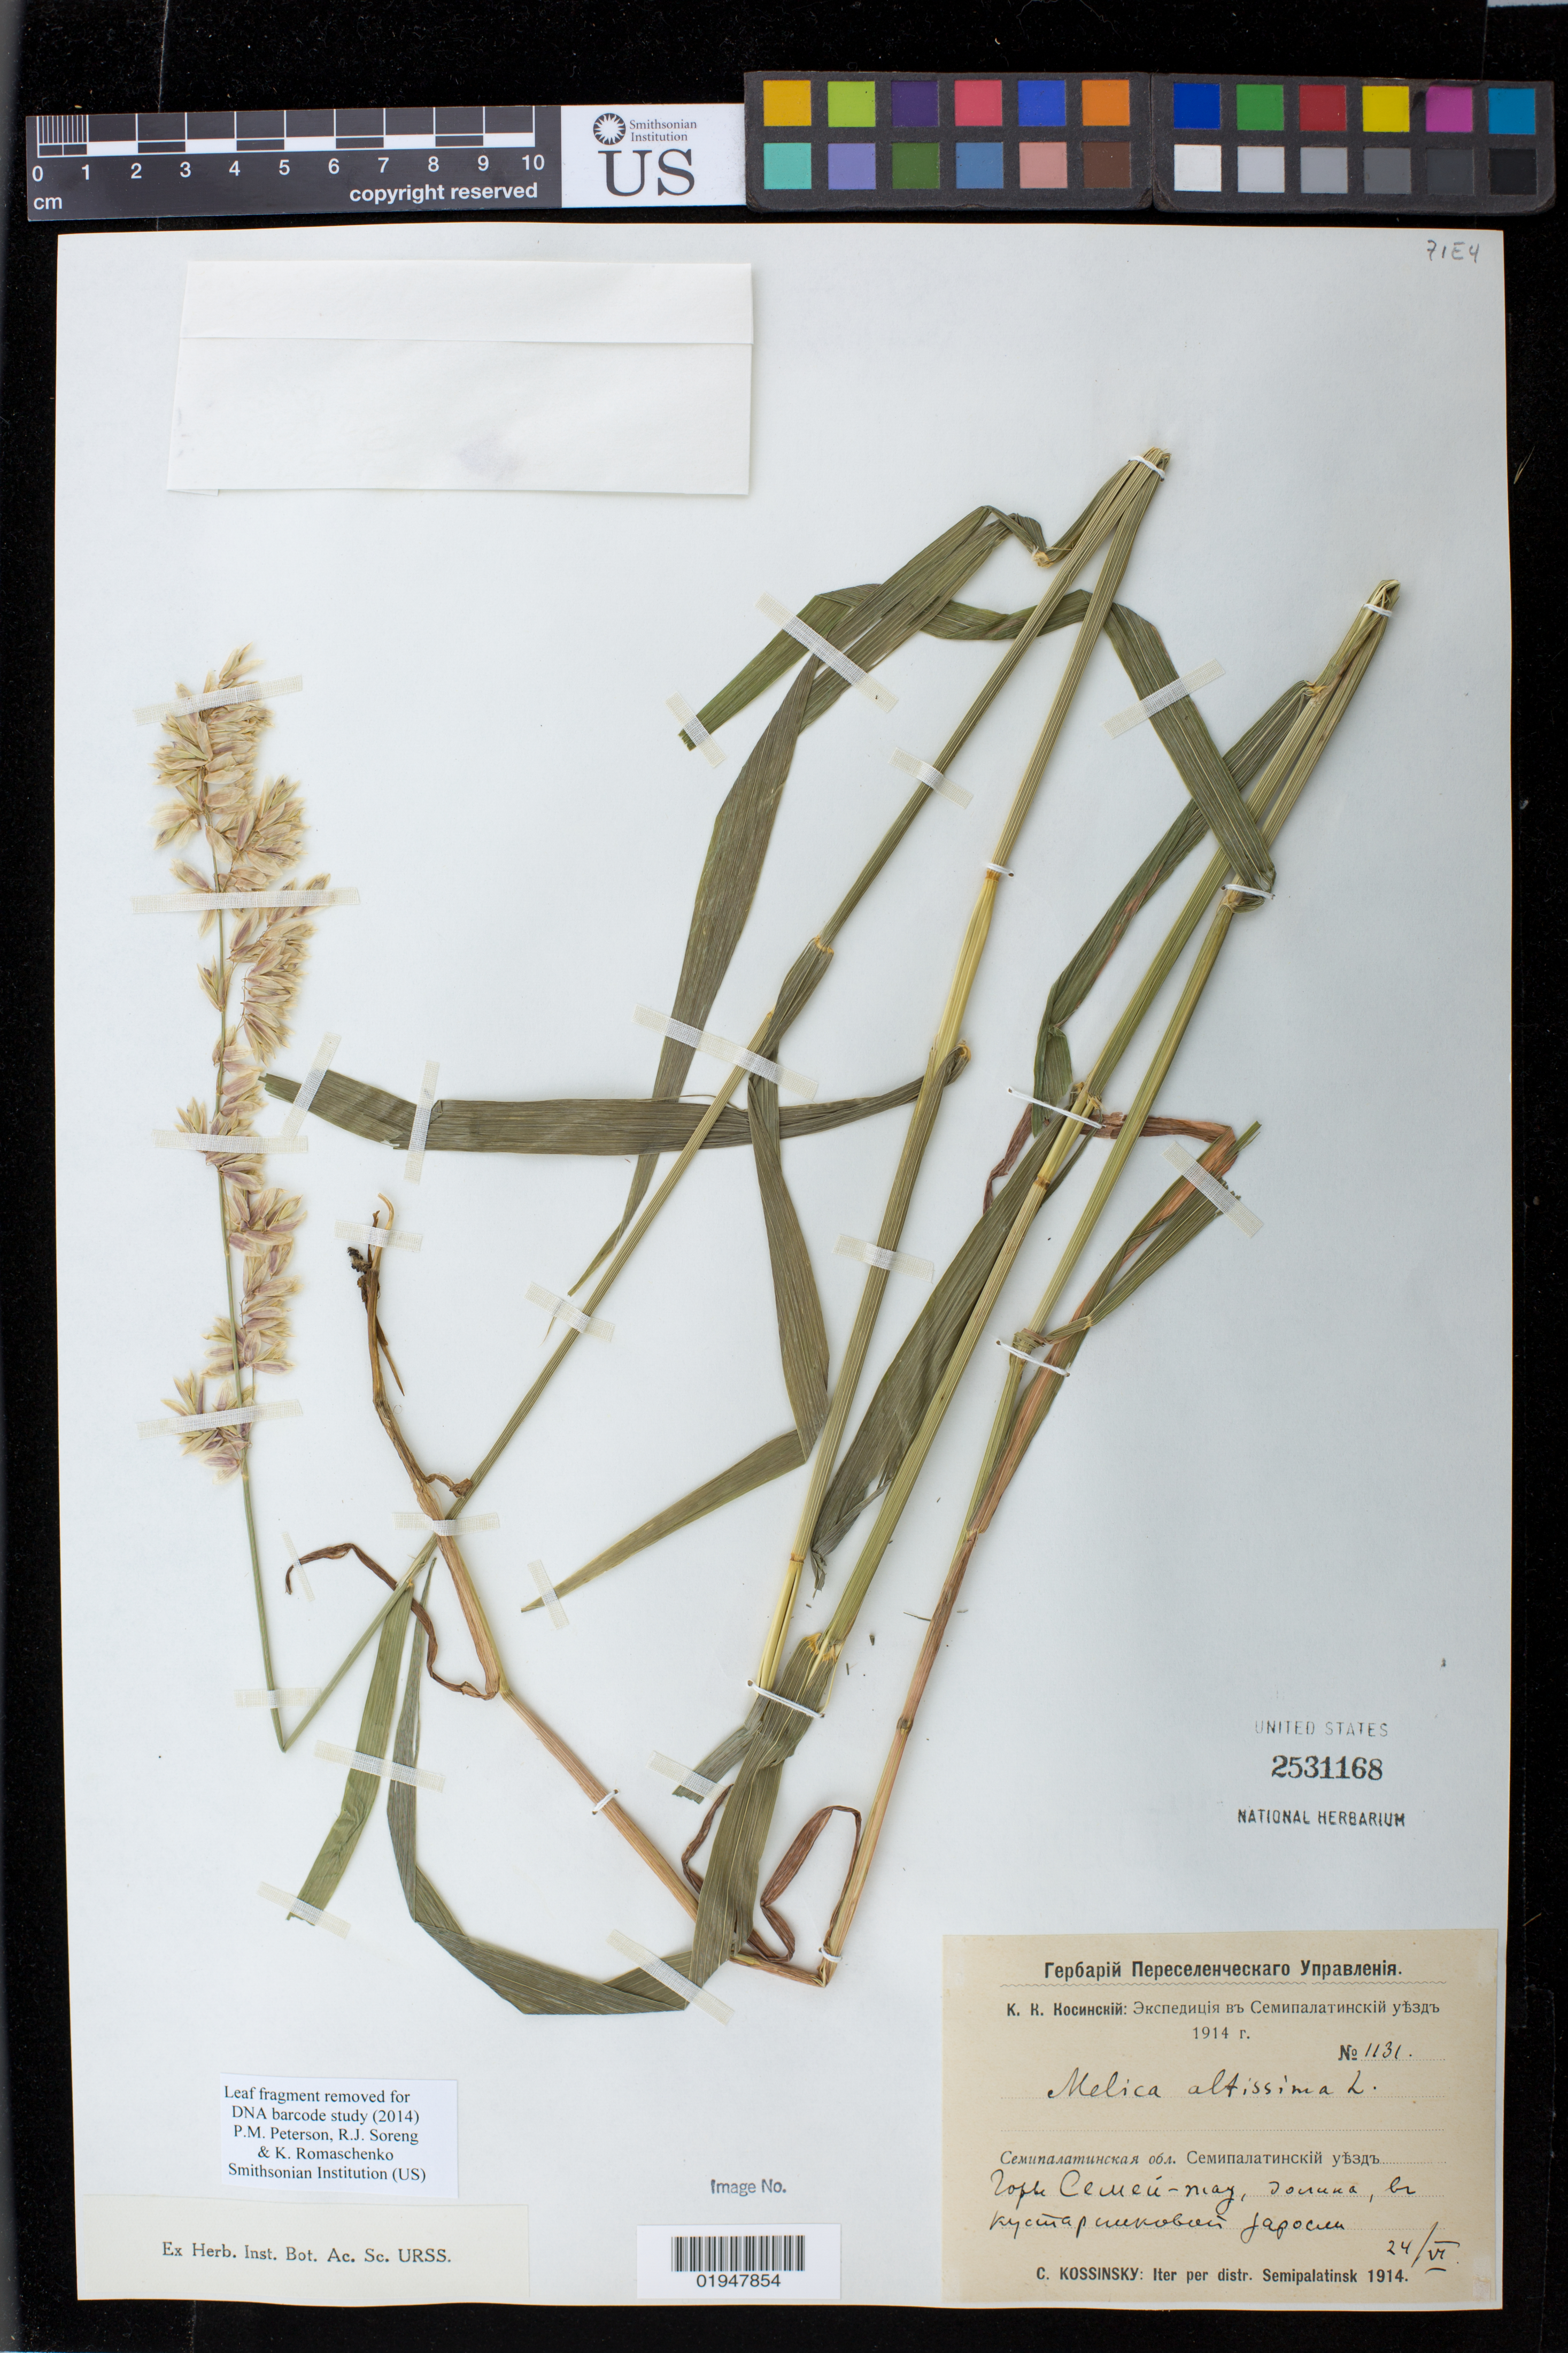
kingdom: Plantae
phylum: Tracheophyta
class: Liliopsida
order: Poales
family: Poaceae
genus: Melica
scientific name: Melica altissima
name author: L.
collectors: K. Kossinskaja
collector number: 1131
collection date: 1914-06-24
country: Kazakhstan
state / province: East Kazakhstan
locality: Semıpalatinsk [Semey]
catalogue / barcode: US 2531168